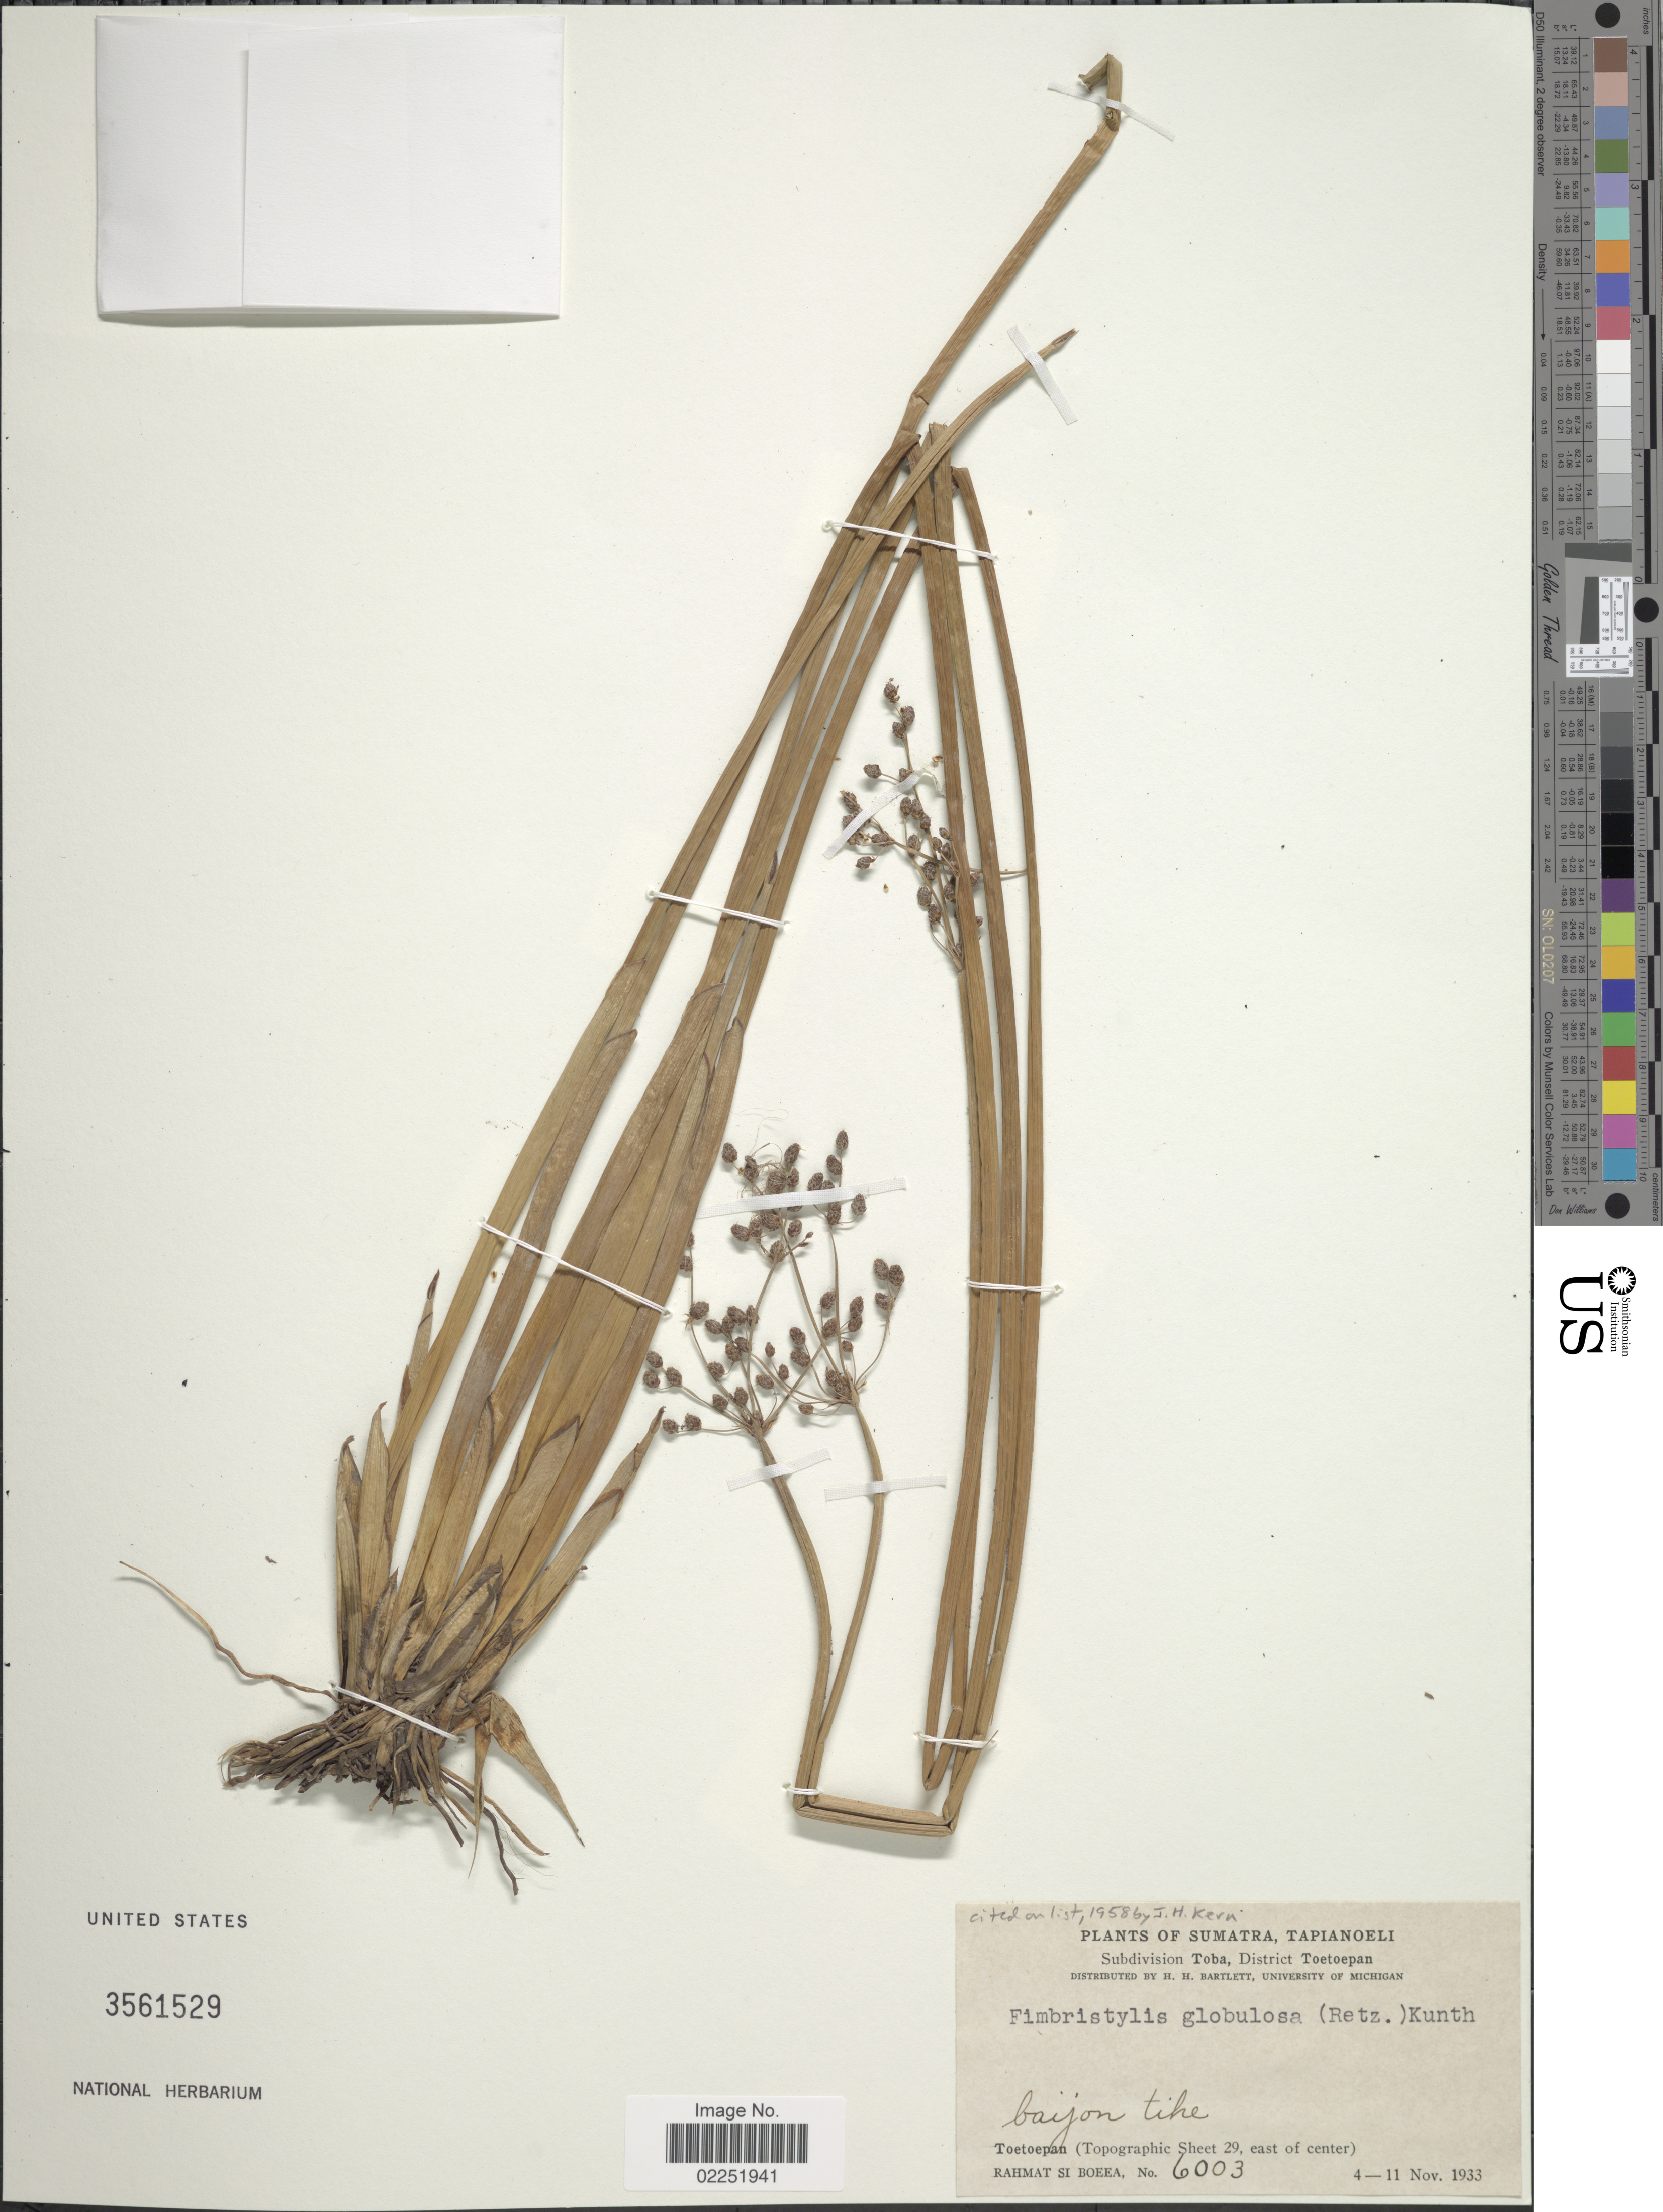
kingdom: Plantae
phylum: Tracheophyta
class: Liliopsida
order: Poales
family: Cyperaceae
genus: Fimbristylis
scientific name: Fimbristylis umbellaris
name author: (Lam.) Vahl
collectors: Rahmat Si Boeea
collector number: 6003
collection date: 1933-11-04/1933-11-11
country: Indonesia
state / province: Sumatra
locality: Tapianoeli, Subdivision Toba, District Toetoepan, BaijoTike, Toetoepan (Topographic Sheet 29, east of center)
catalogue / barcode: US 3561529